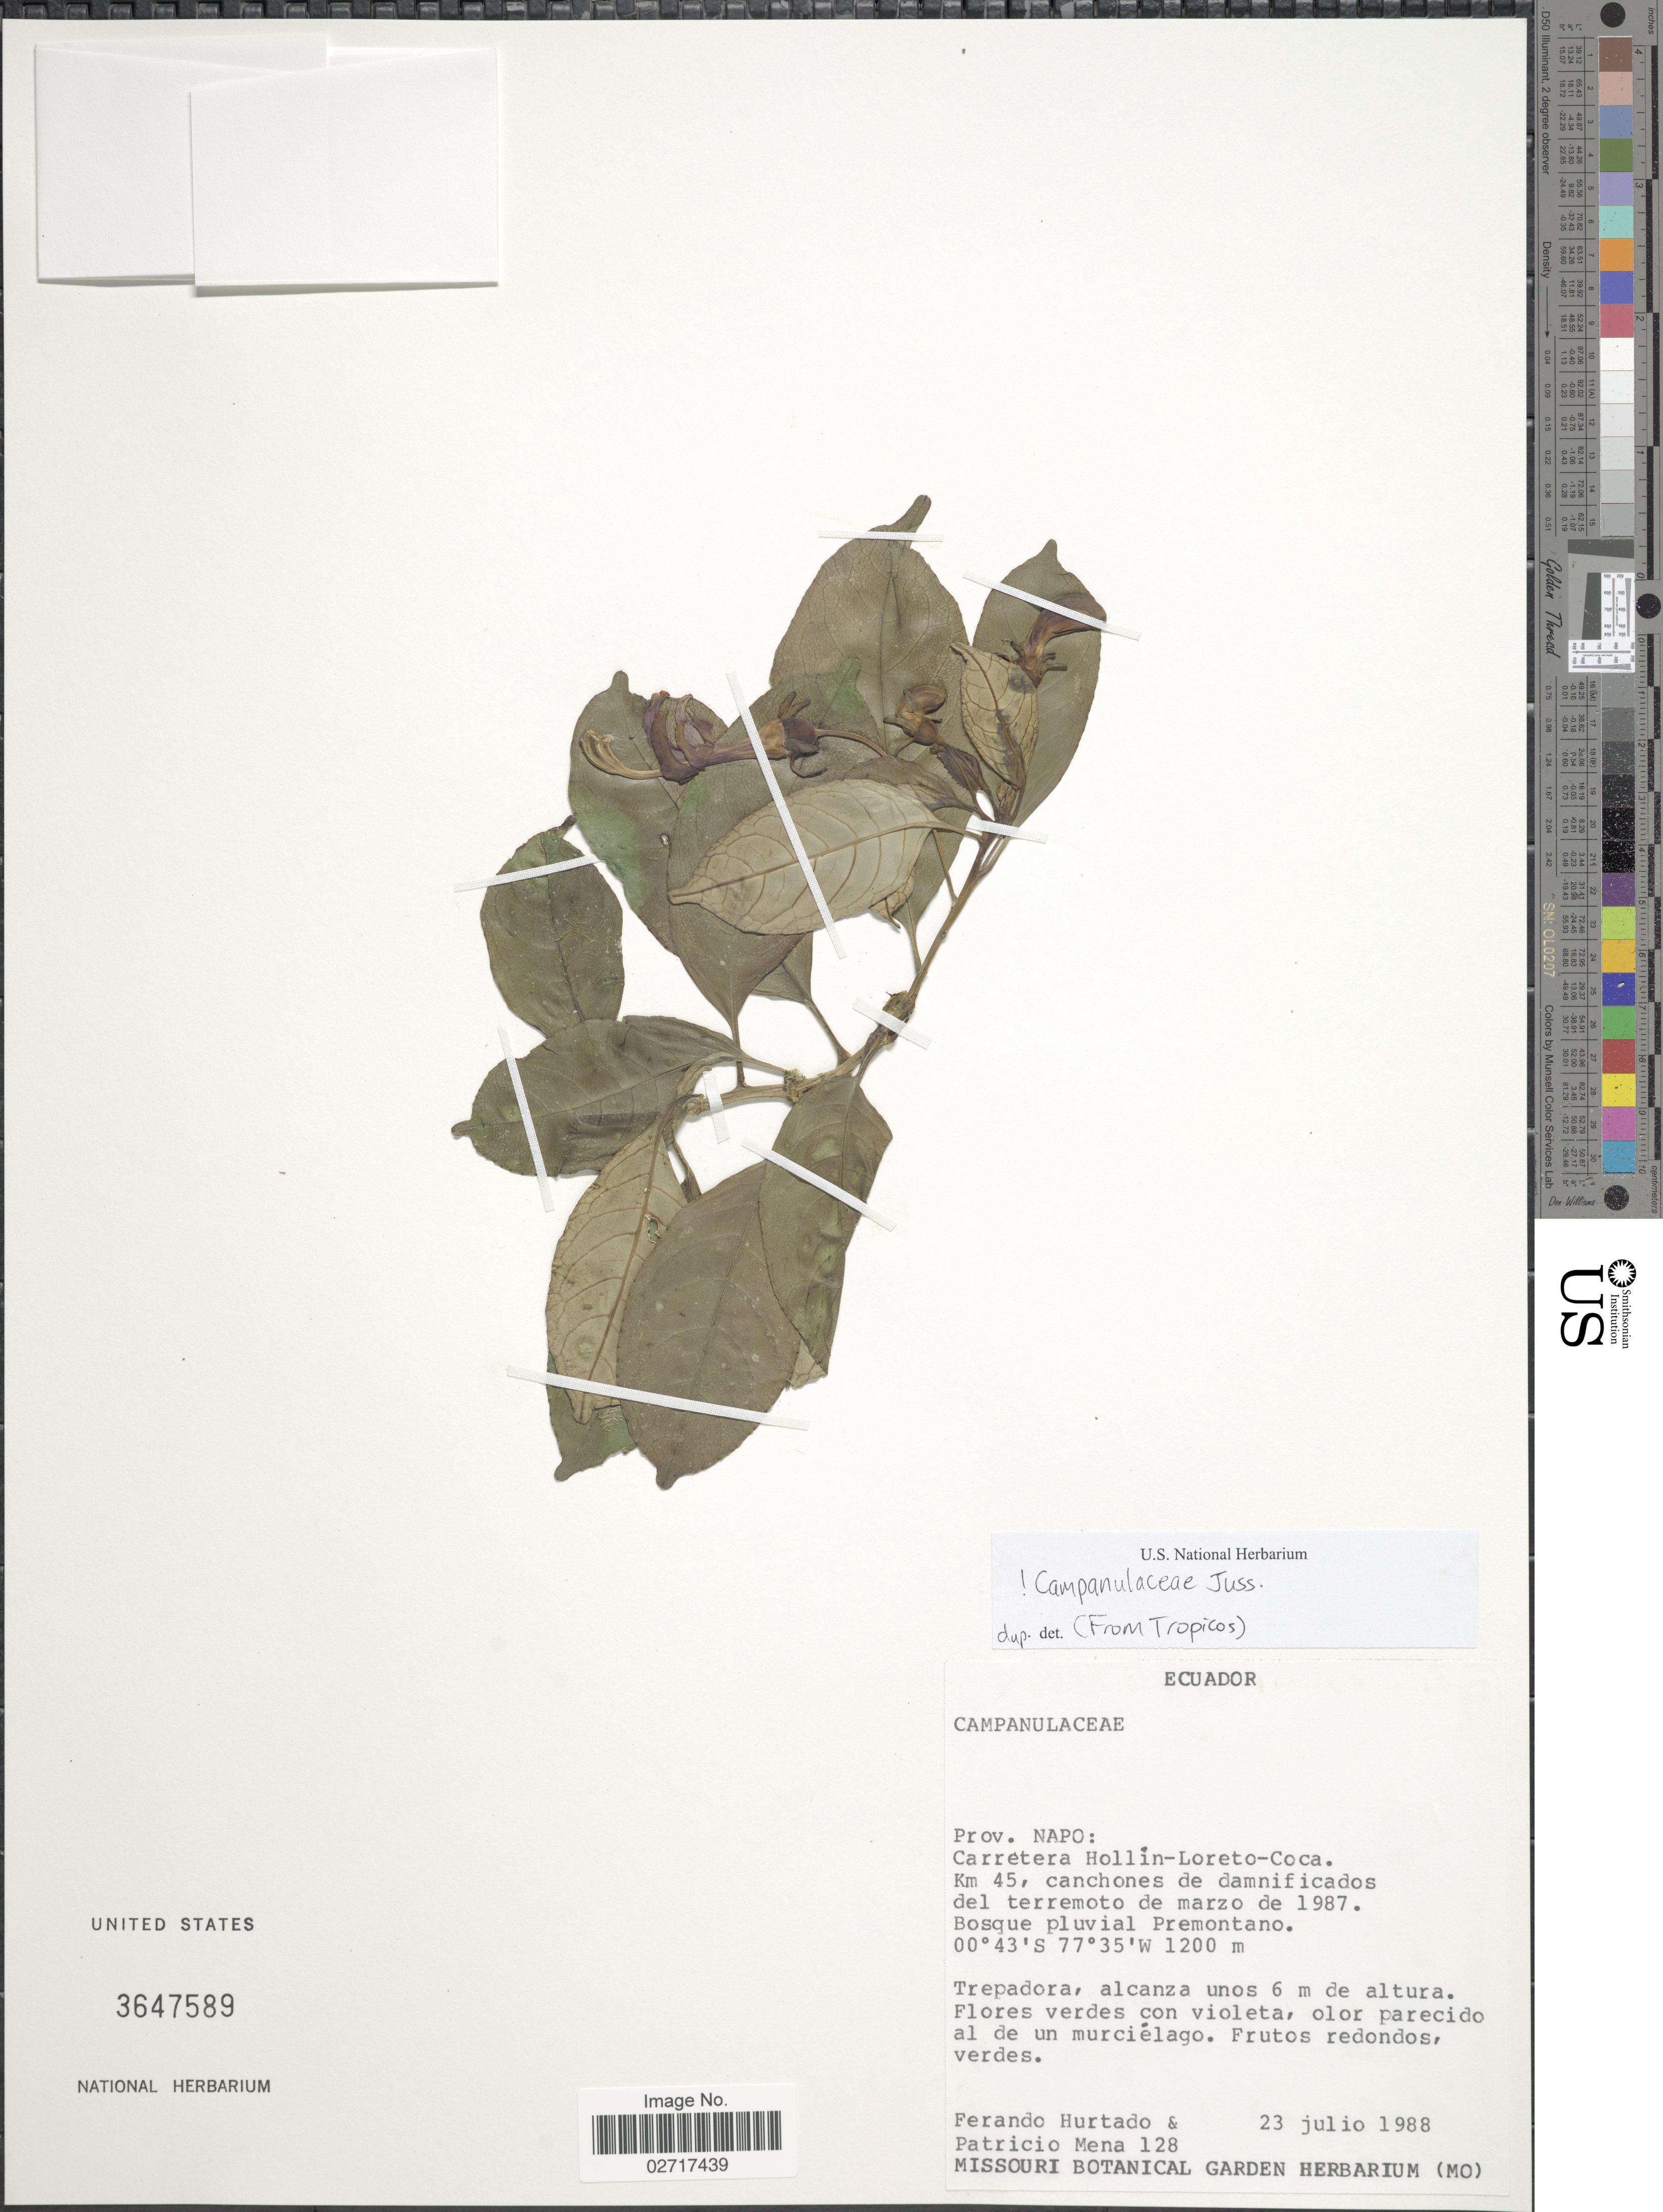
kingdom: Plantae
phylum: Tracheophyta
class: Magnoliopsida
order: Asterales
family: Campanulaceae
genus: Burmeistera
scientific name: Burmeistera sp.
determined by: Lagomarsino, L. P.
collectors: F. Hurtado & P. Mena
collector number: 128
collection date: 1988-07-23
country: Ecuador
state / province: Napo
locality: Carretera Hollín-Loreto-Coca. Km 45, canchones de damnificados del terremoto de marzo de 1987.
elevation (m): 1200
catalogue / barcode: US 3647589